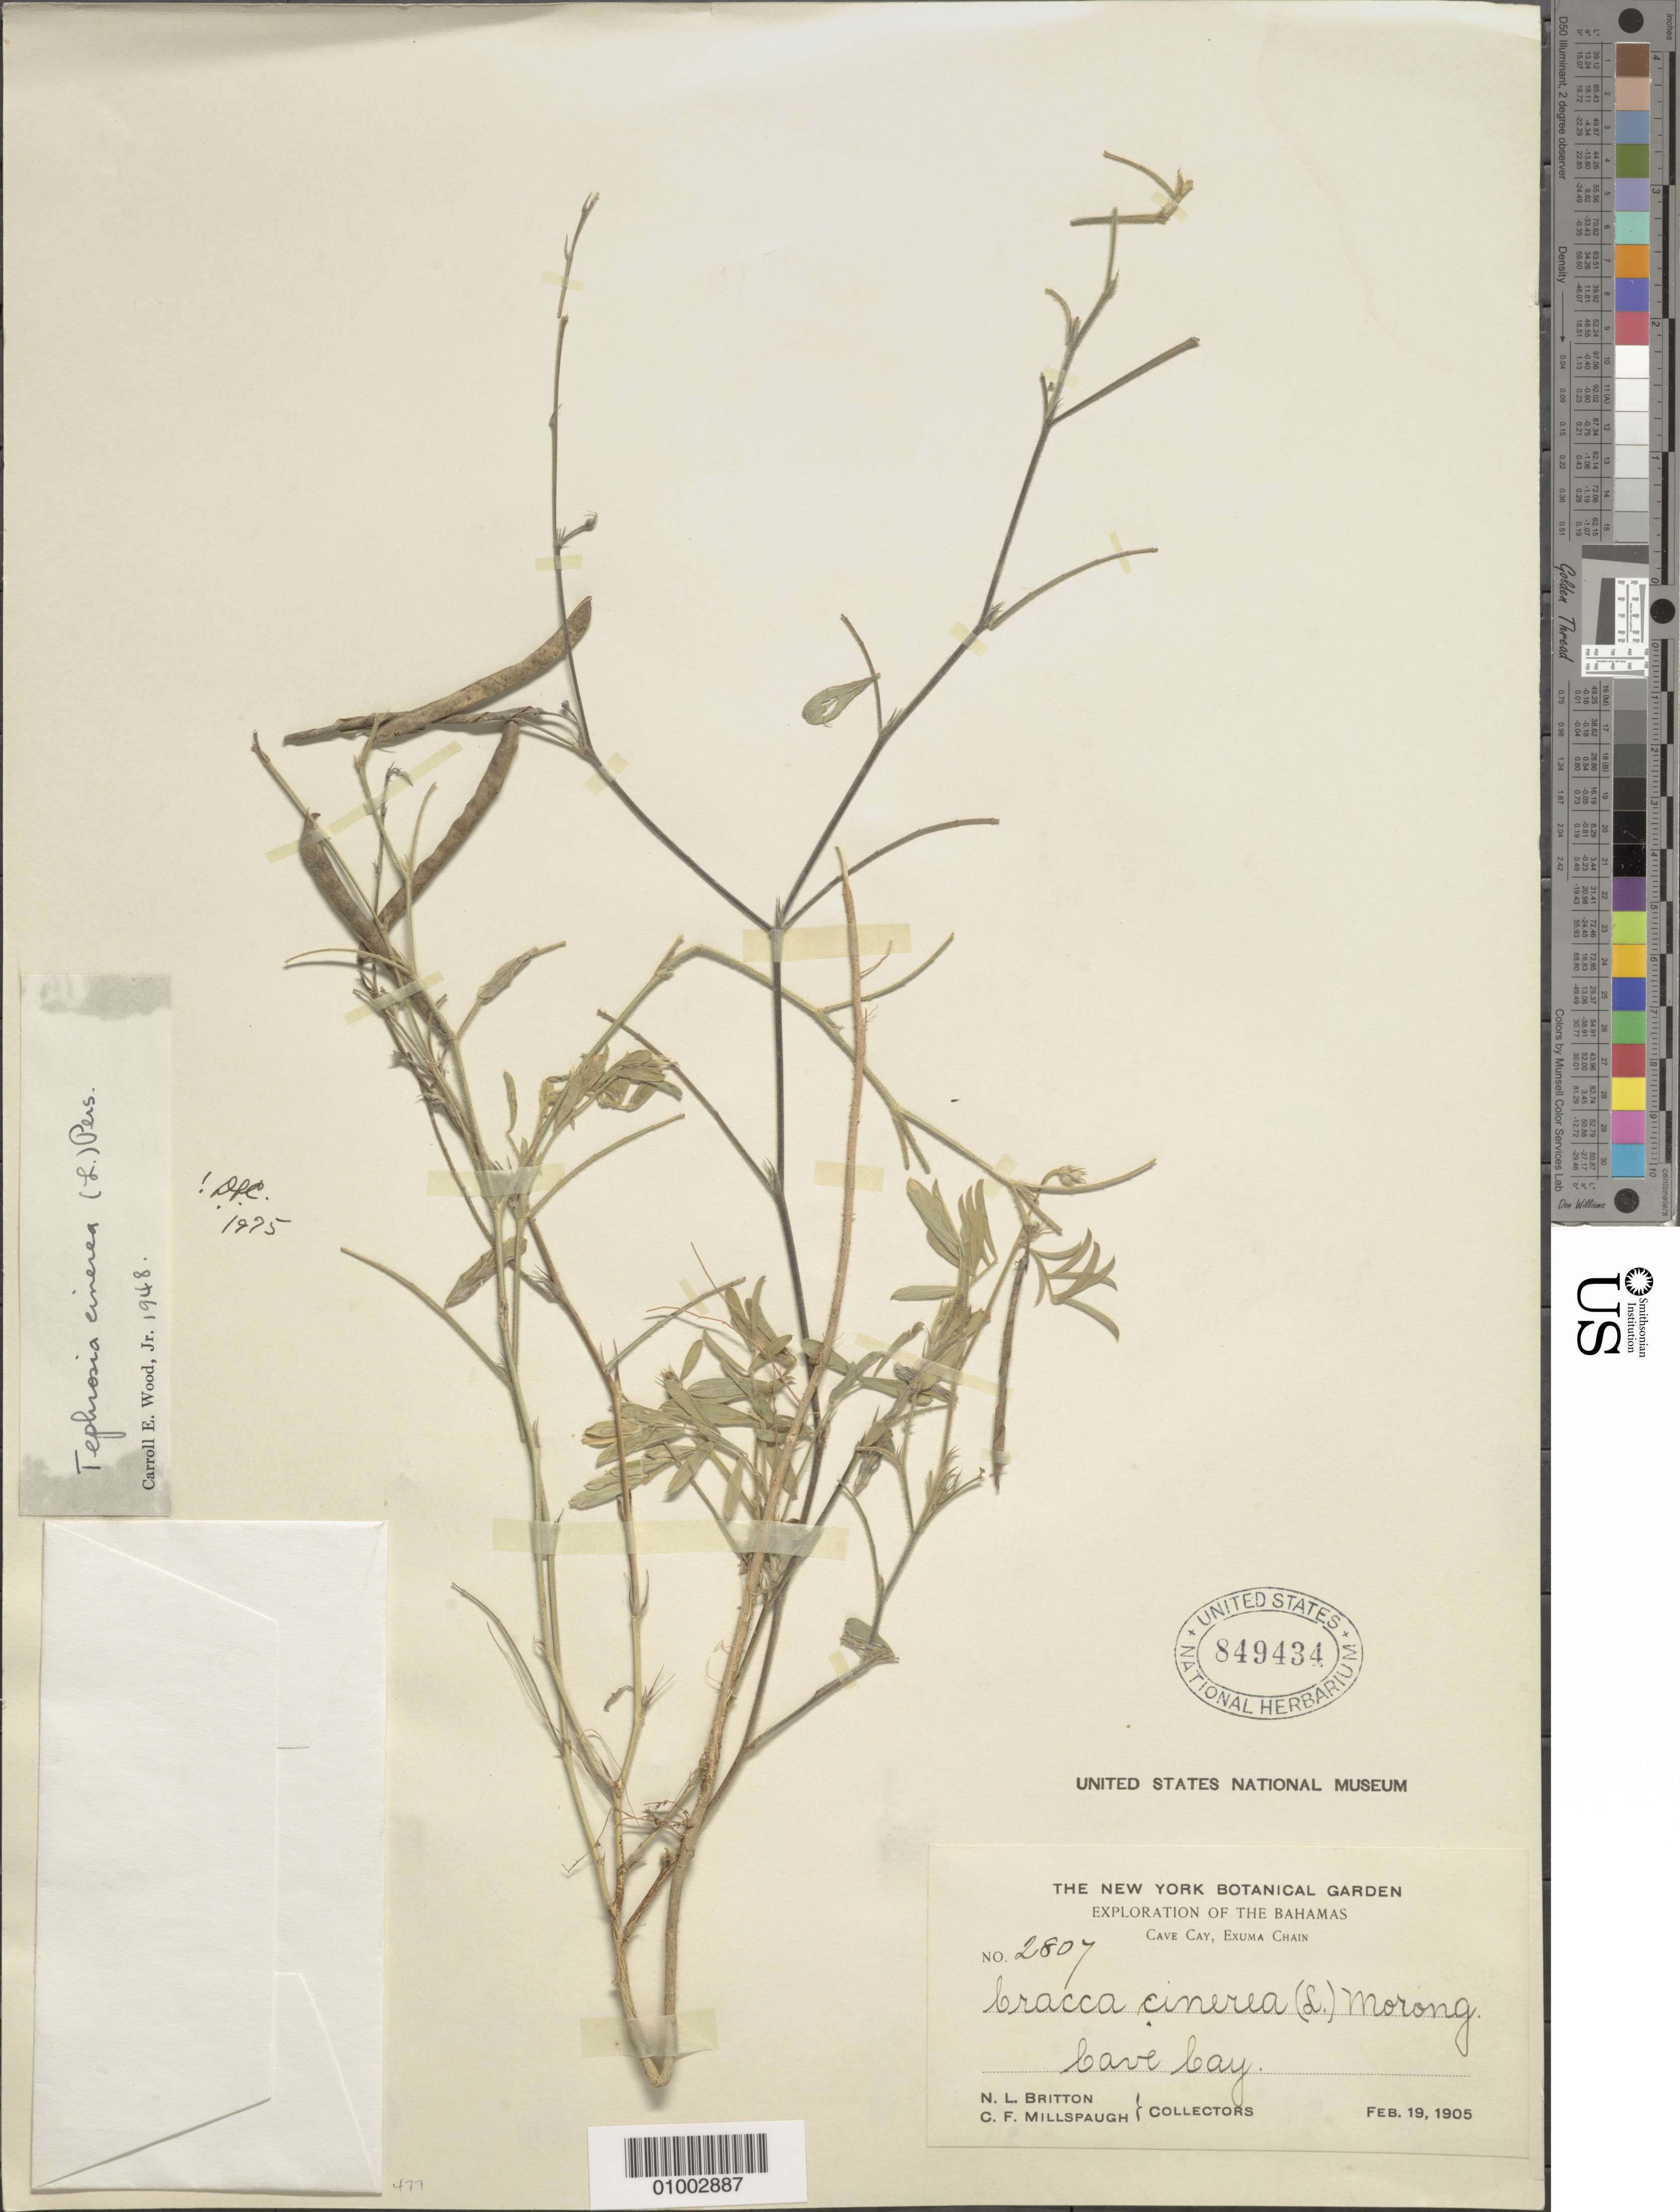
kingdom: Plantae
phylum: Tracheophyta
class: Magnoliopsida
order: Fabales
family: Fabaceae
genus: Tephrosia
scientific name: Tephrosia cinerea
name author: (L.) Pers.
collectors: N. Britton & C. F. Millspaugh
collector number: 2807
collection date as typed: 19 Feb 1905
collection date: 1905-02-19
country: Bahamas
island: Exuma Chain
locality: Cave Cay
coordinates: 0 N, 0 E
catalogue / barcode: US 849434